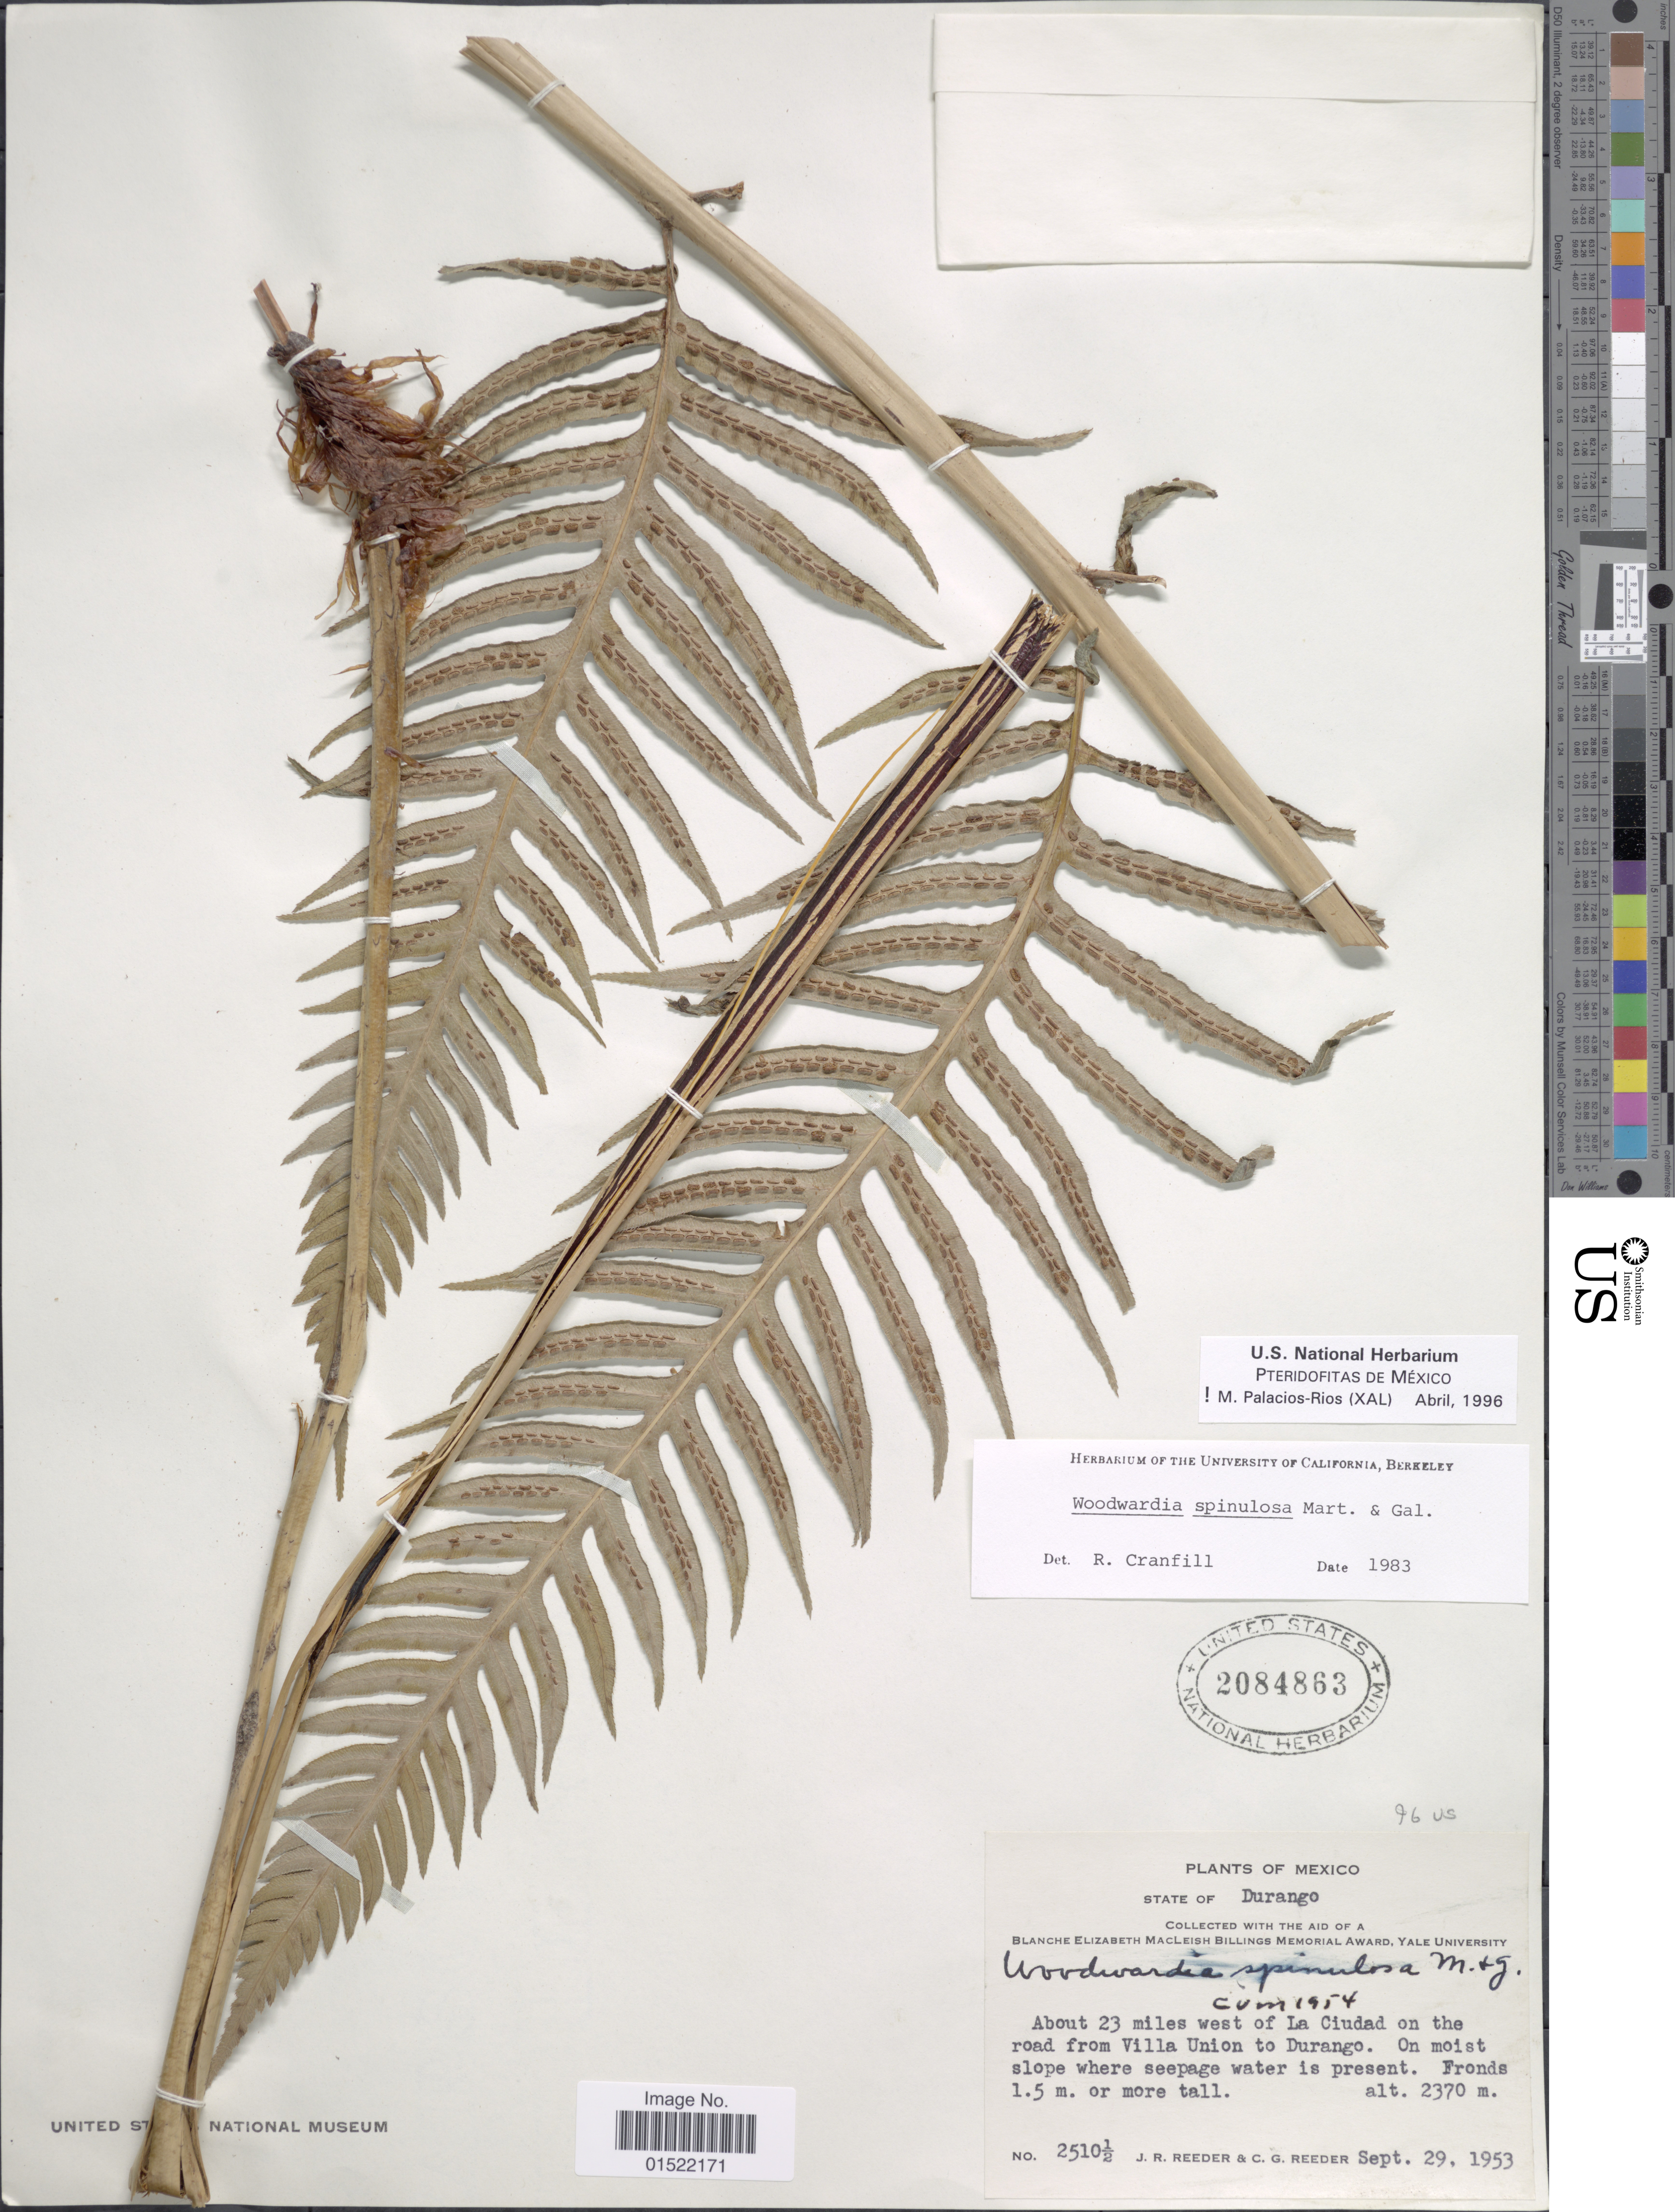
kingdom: Plantae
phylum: Tracheophyta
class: Polypodiopsida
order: Polypodiales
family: Blechnaceae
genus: Woodwardia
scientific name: Woodwardia spinulosa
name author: M. Martens & Galeotti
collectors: J. R. Reeder & C. G. Reeder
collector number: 2510 1/2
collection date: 1953-09-29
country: Mexico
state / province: Durango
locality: State of Durango, about 23 miles west of La Ciudad on the road from Villa Union to Durango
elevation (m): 2370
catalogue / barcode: US 2084863